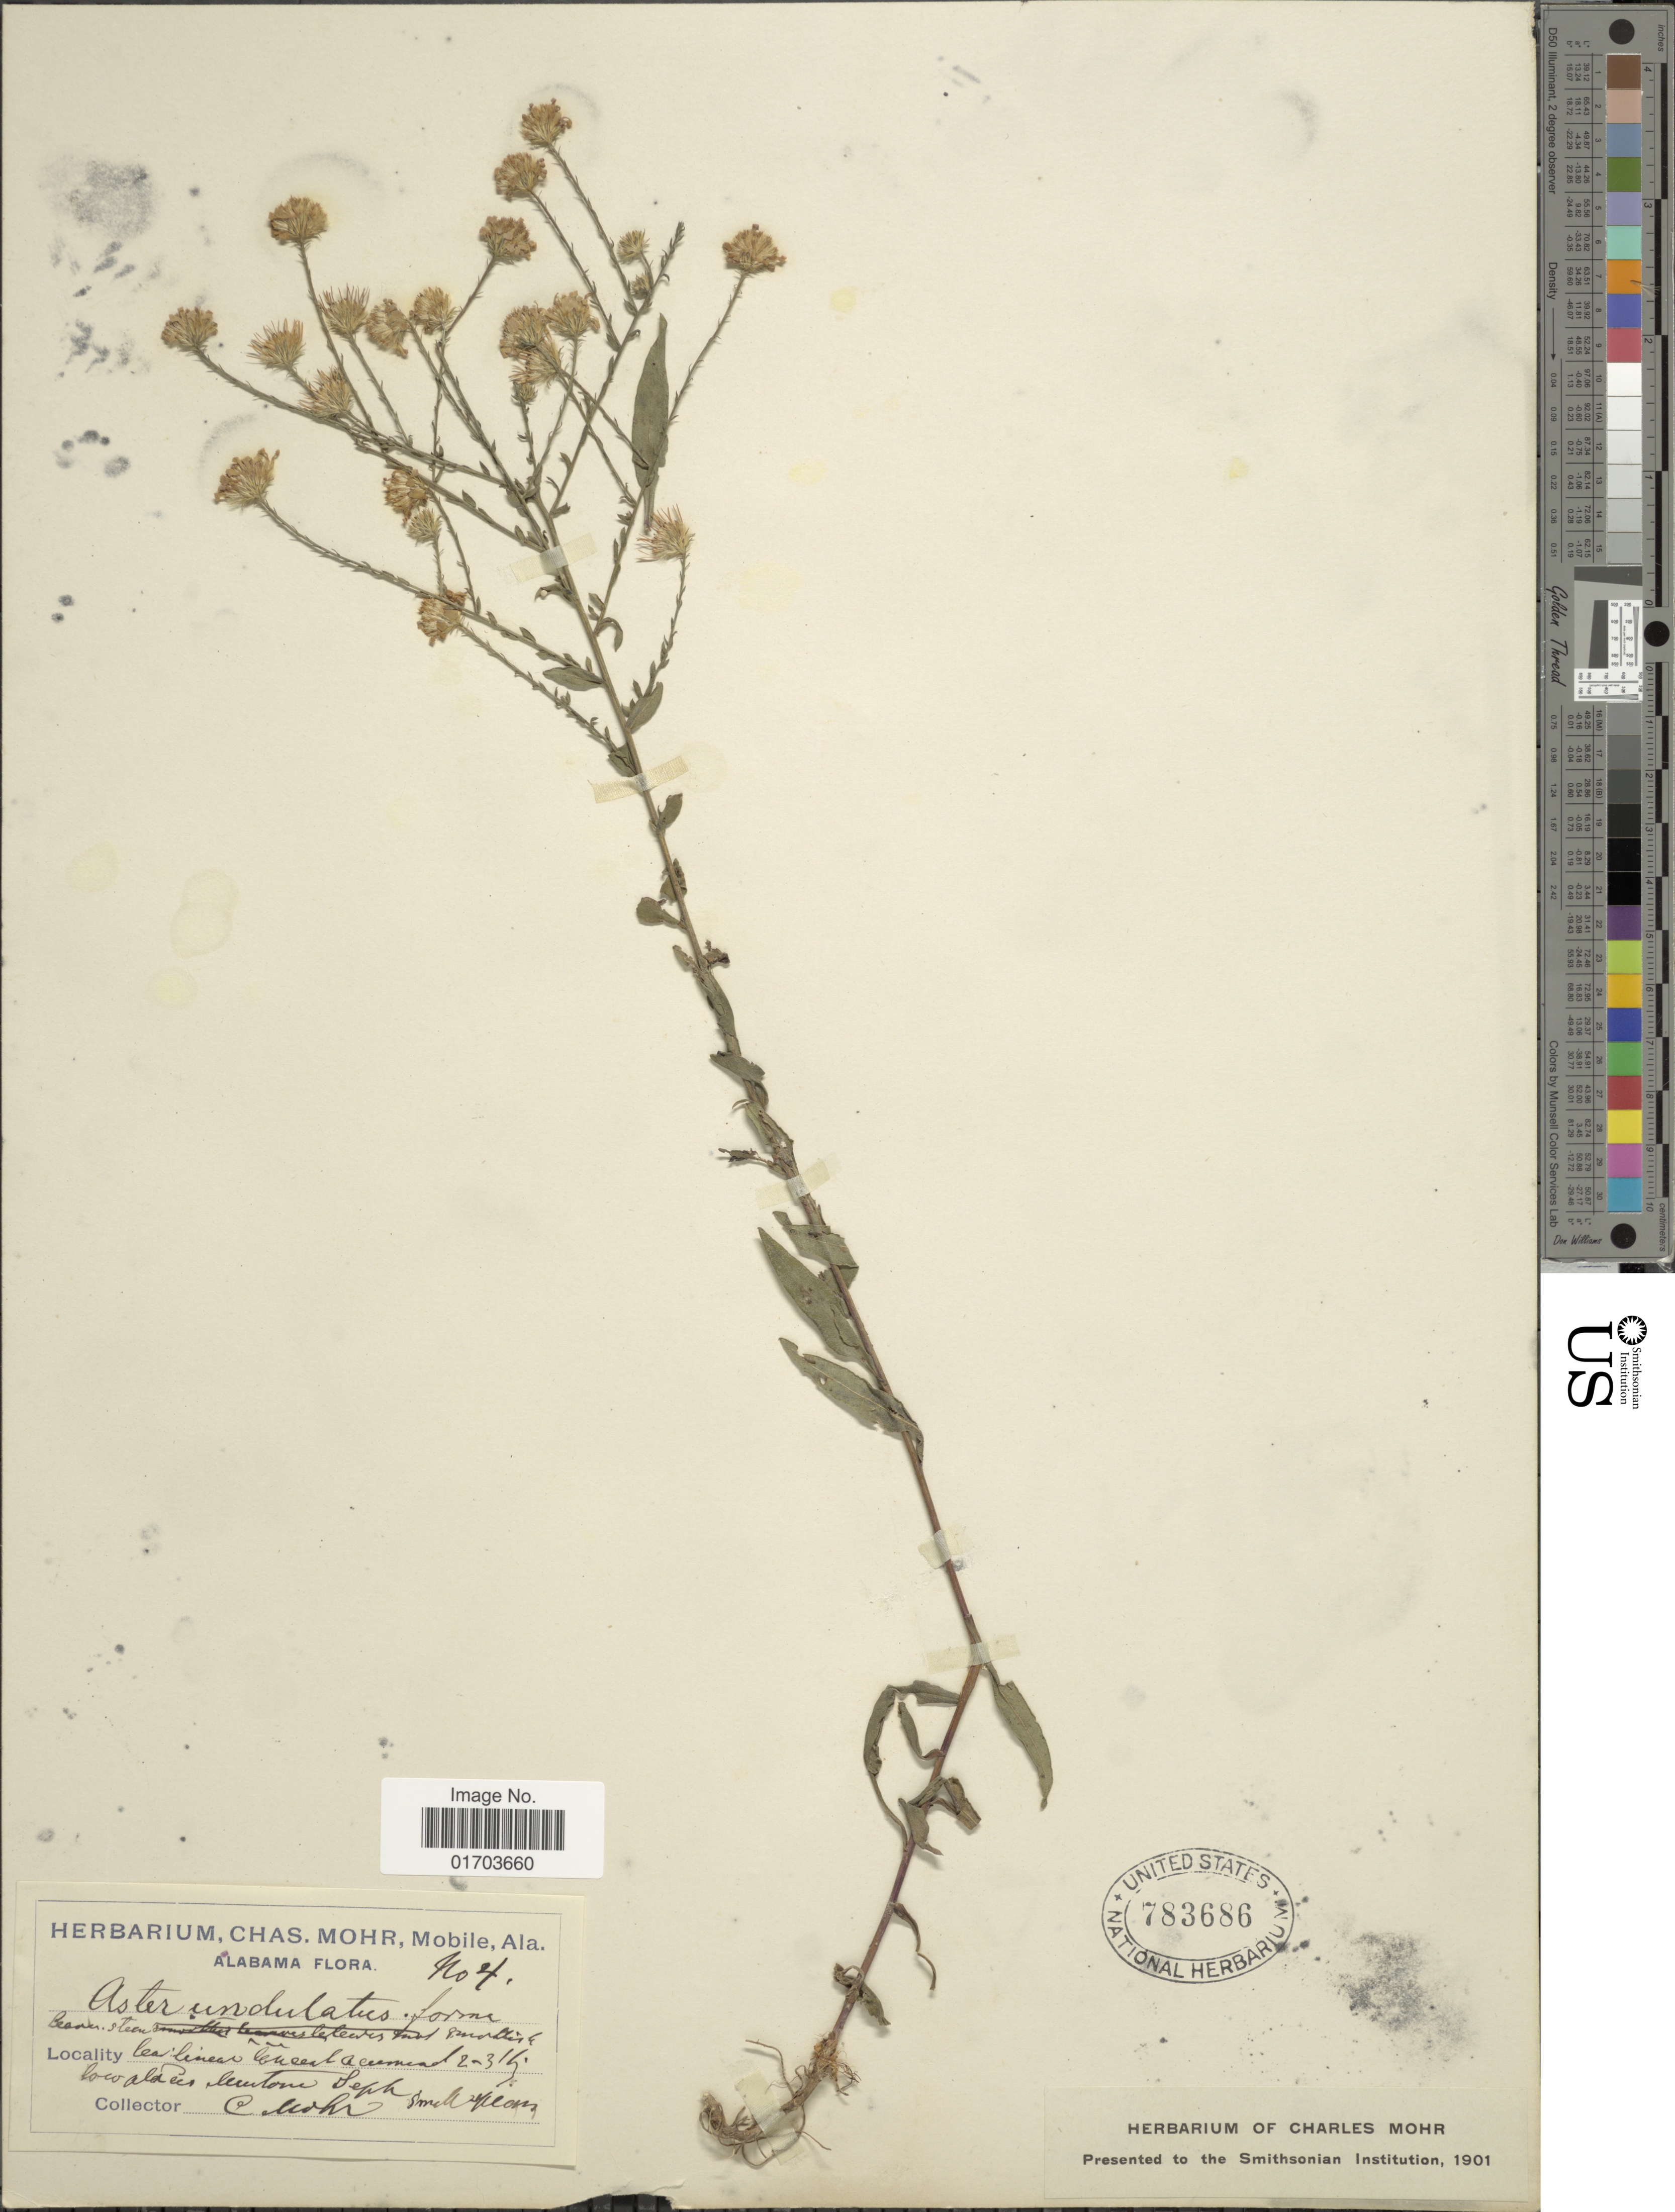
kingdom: Plantae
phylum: Tracheophyta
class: Magnoliopsida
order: Asterales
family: Asteraceae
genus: Symphyotrichum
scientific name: Symphyotrichum undulatum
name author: (L.) G.L. Nesom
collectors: C. T. Mohr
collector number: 4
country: United States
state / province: Alabama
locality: Alabama. Low aldas Newton.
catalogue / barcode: US 783686